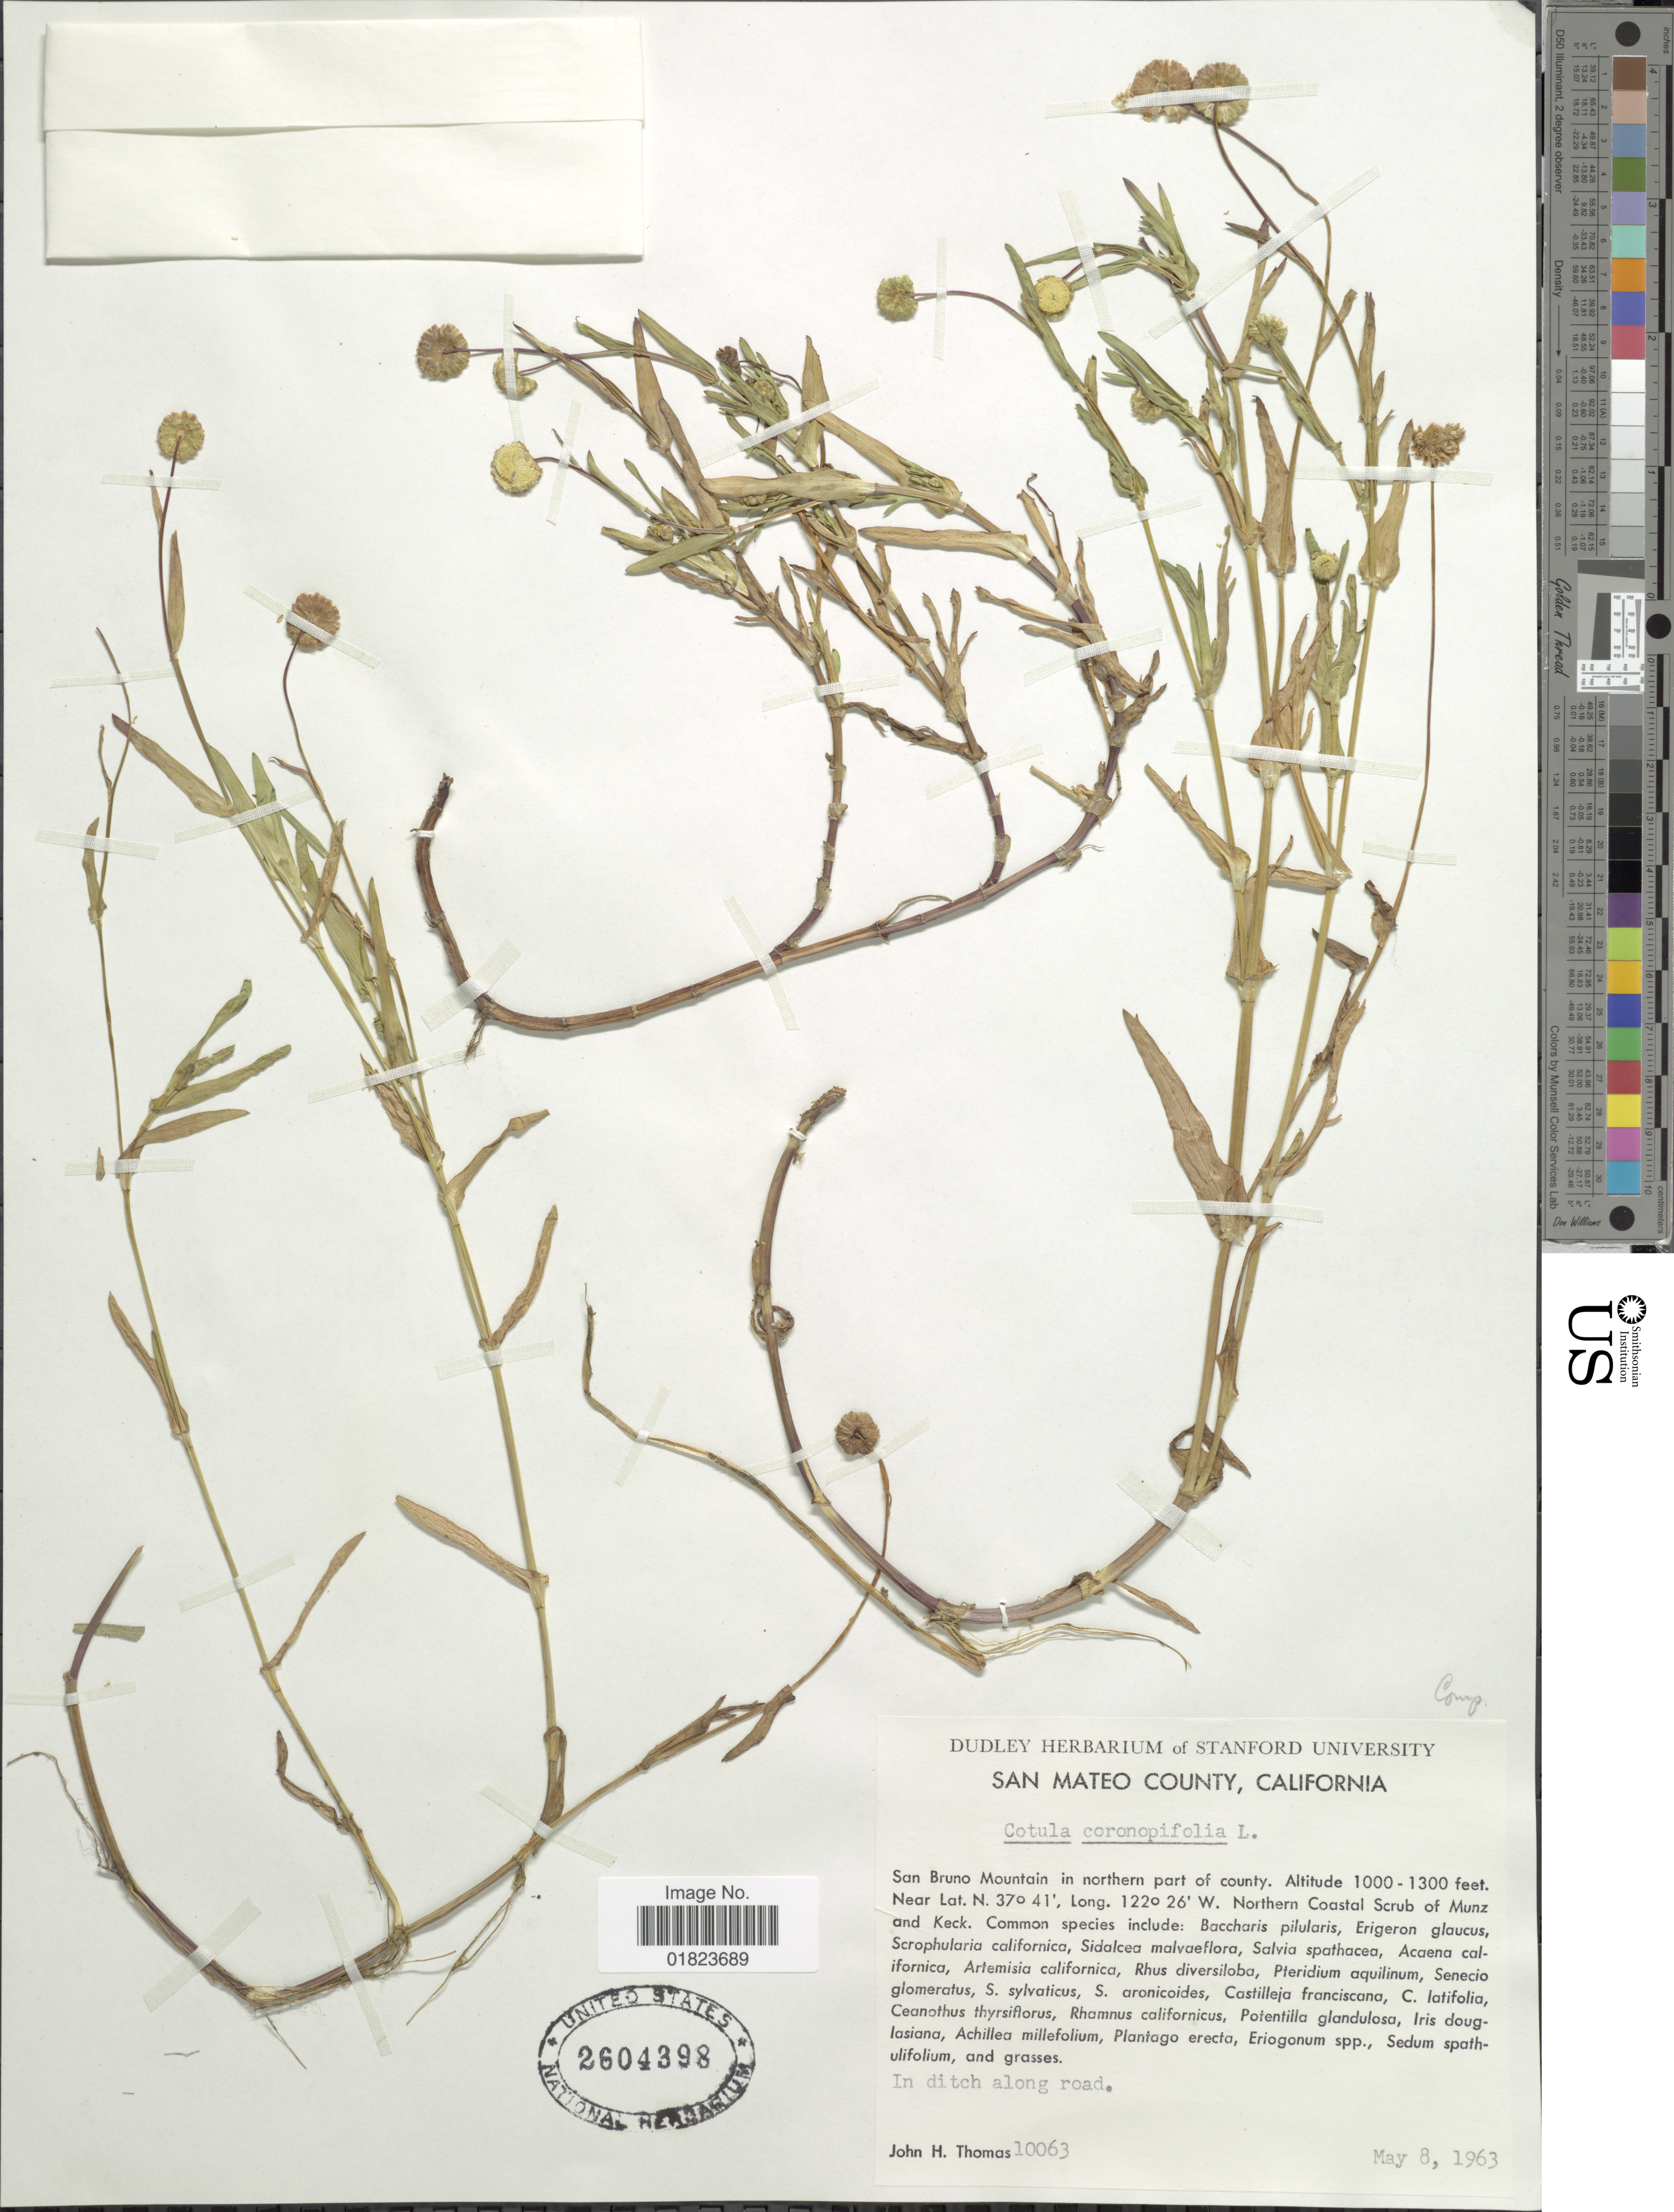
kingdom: Plantae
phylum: Tracheophyta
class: Magnoliopsida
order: Asterales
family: Asteraceae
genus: Cotula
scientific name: Cotula coronopifolia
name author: L.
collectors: J. H. Thomas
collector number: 10063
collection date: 1963-05-08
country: United States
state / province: California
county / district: San Mateo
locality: San Mateo County, San Bruno Mountain in northern part of county.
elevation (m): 305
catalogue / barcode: US 2604398